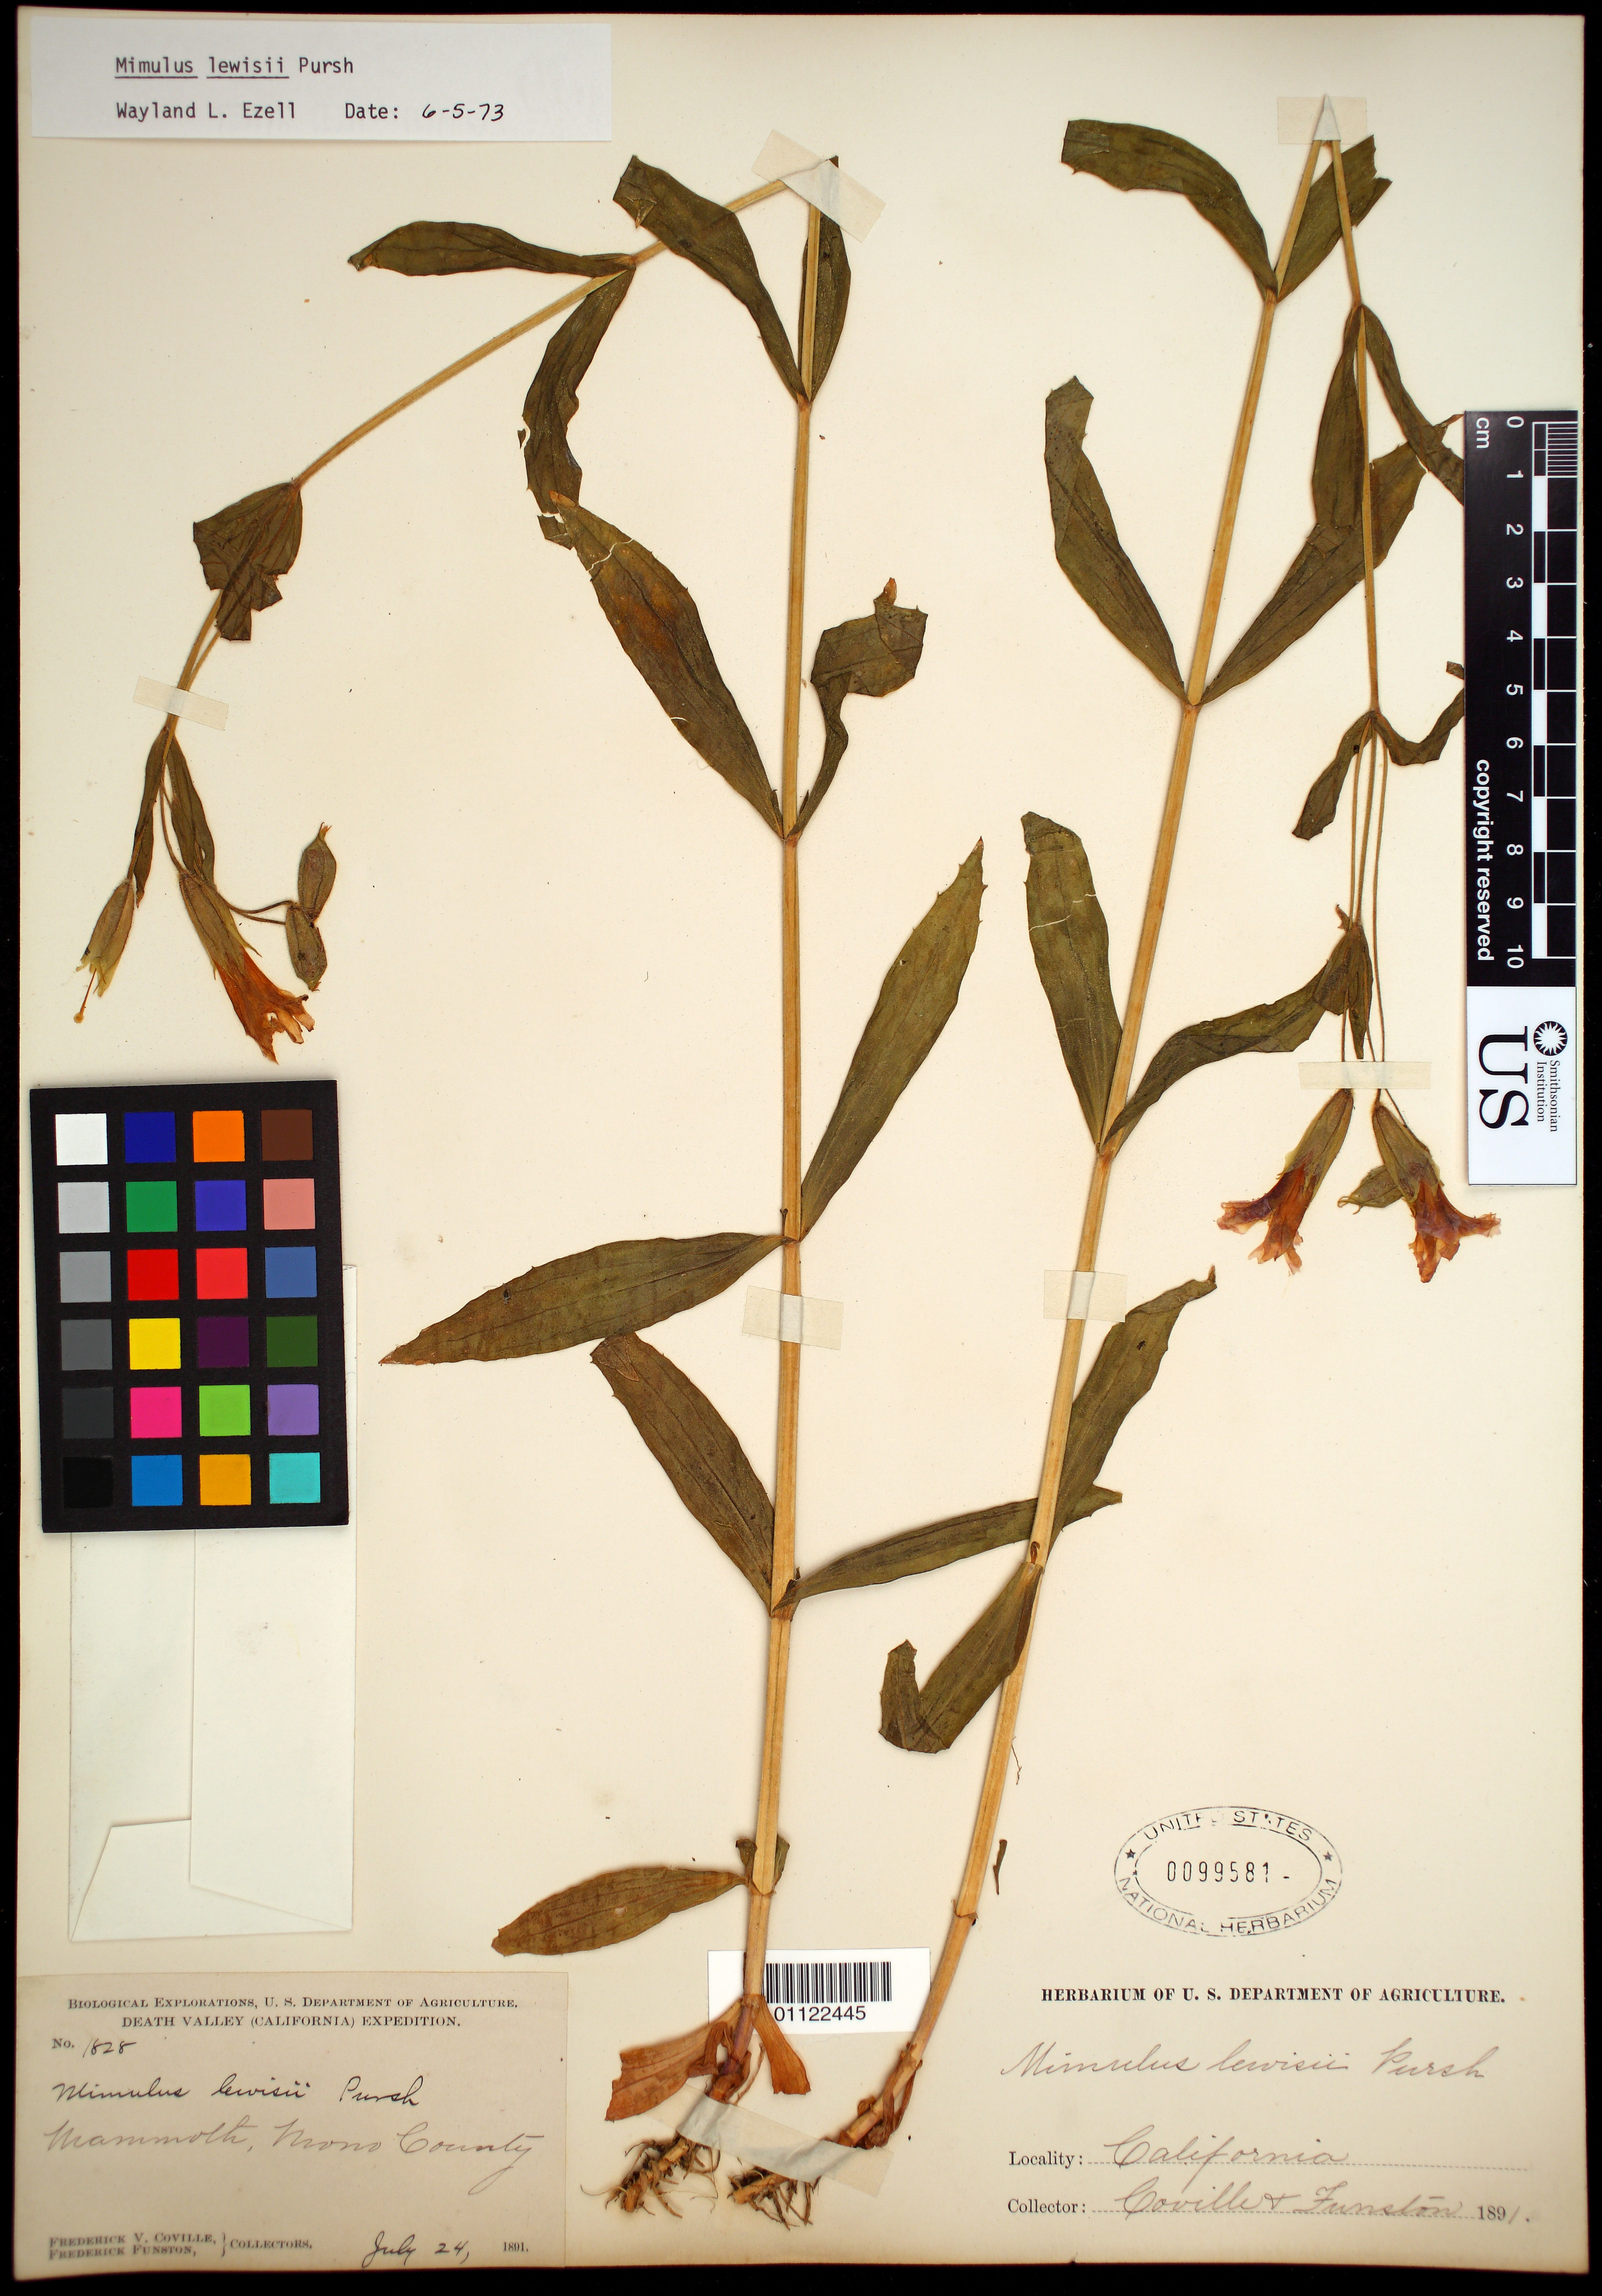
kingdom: Plantae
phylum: Tracheophyta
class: Magnoliopsida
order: Lamiales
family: Phrymaceae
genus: Mimulus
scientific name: Mimulus lewisii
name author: Pursh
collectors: F. V. Coville & F. Funston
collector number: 1828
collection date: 1891-07-24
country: United States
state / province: California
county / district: Mono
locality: Mammoth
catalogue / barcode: US 99581